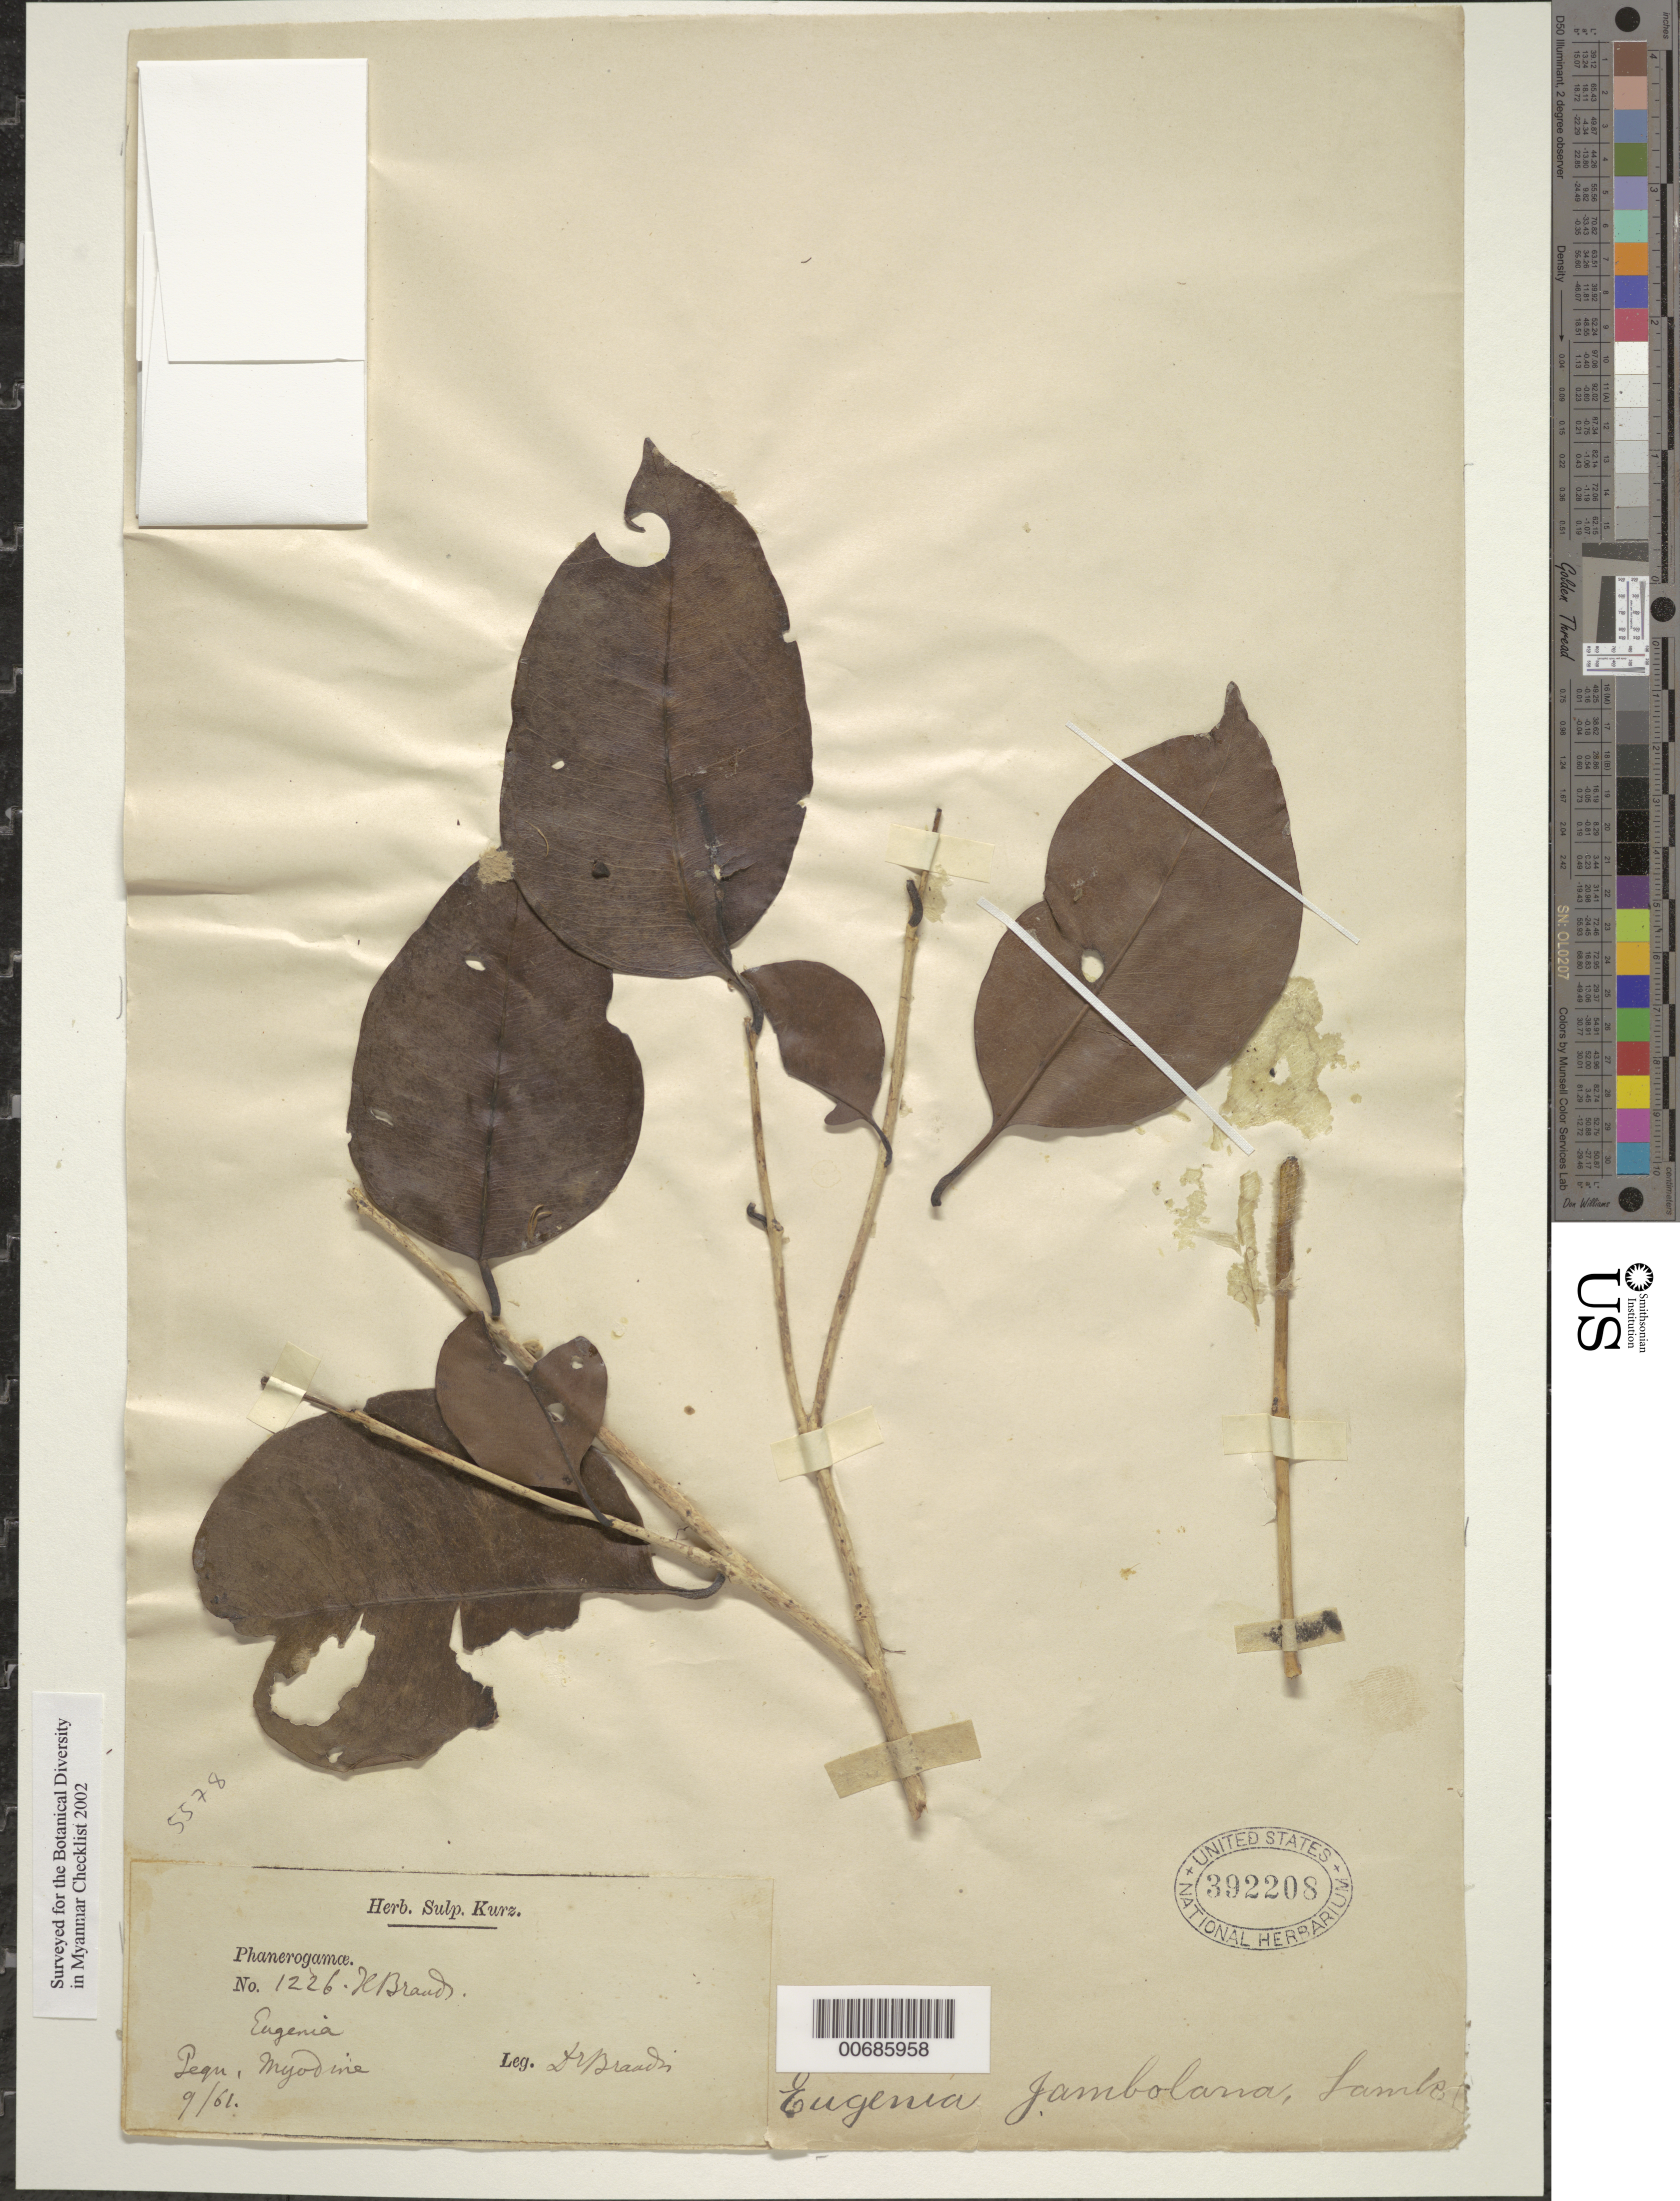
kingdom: Plantae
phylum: Tracheophyta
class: Magnoliopsida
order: Myrtales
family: Myrtaceae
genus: Syzygium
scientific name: Syzygium cumini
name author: (L.) Skeels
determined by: Strong, Mark T., (BOT), Smithsonian Institution - National Museum of Natural History (UNITED STATES)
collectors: Brands, H.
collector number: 1226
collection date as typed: Sep --61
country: Myanmar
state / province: Pegu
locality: Myodine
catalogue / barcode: US 392208